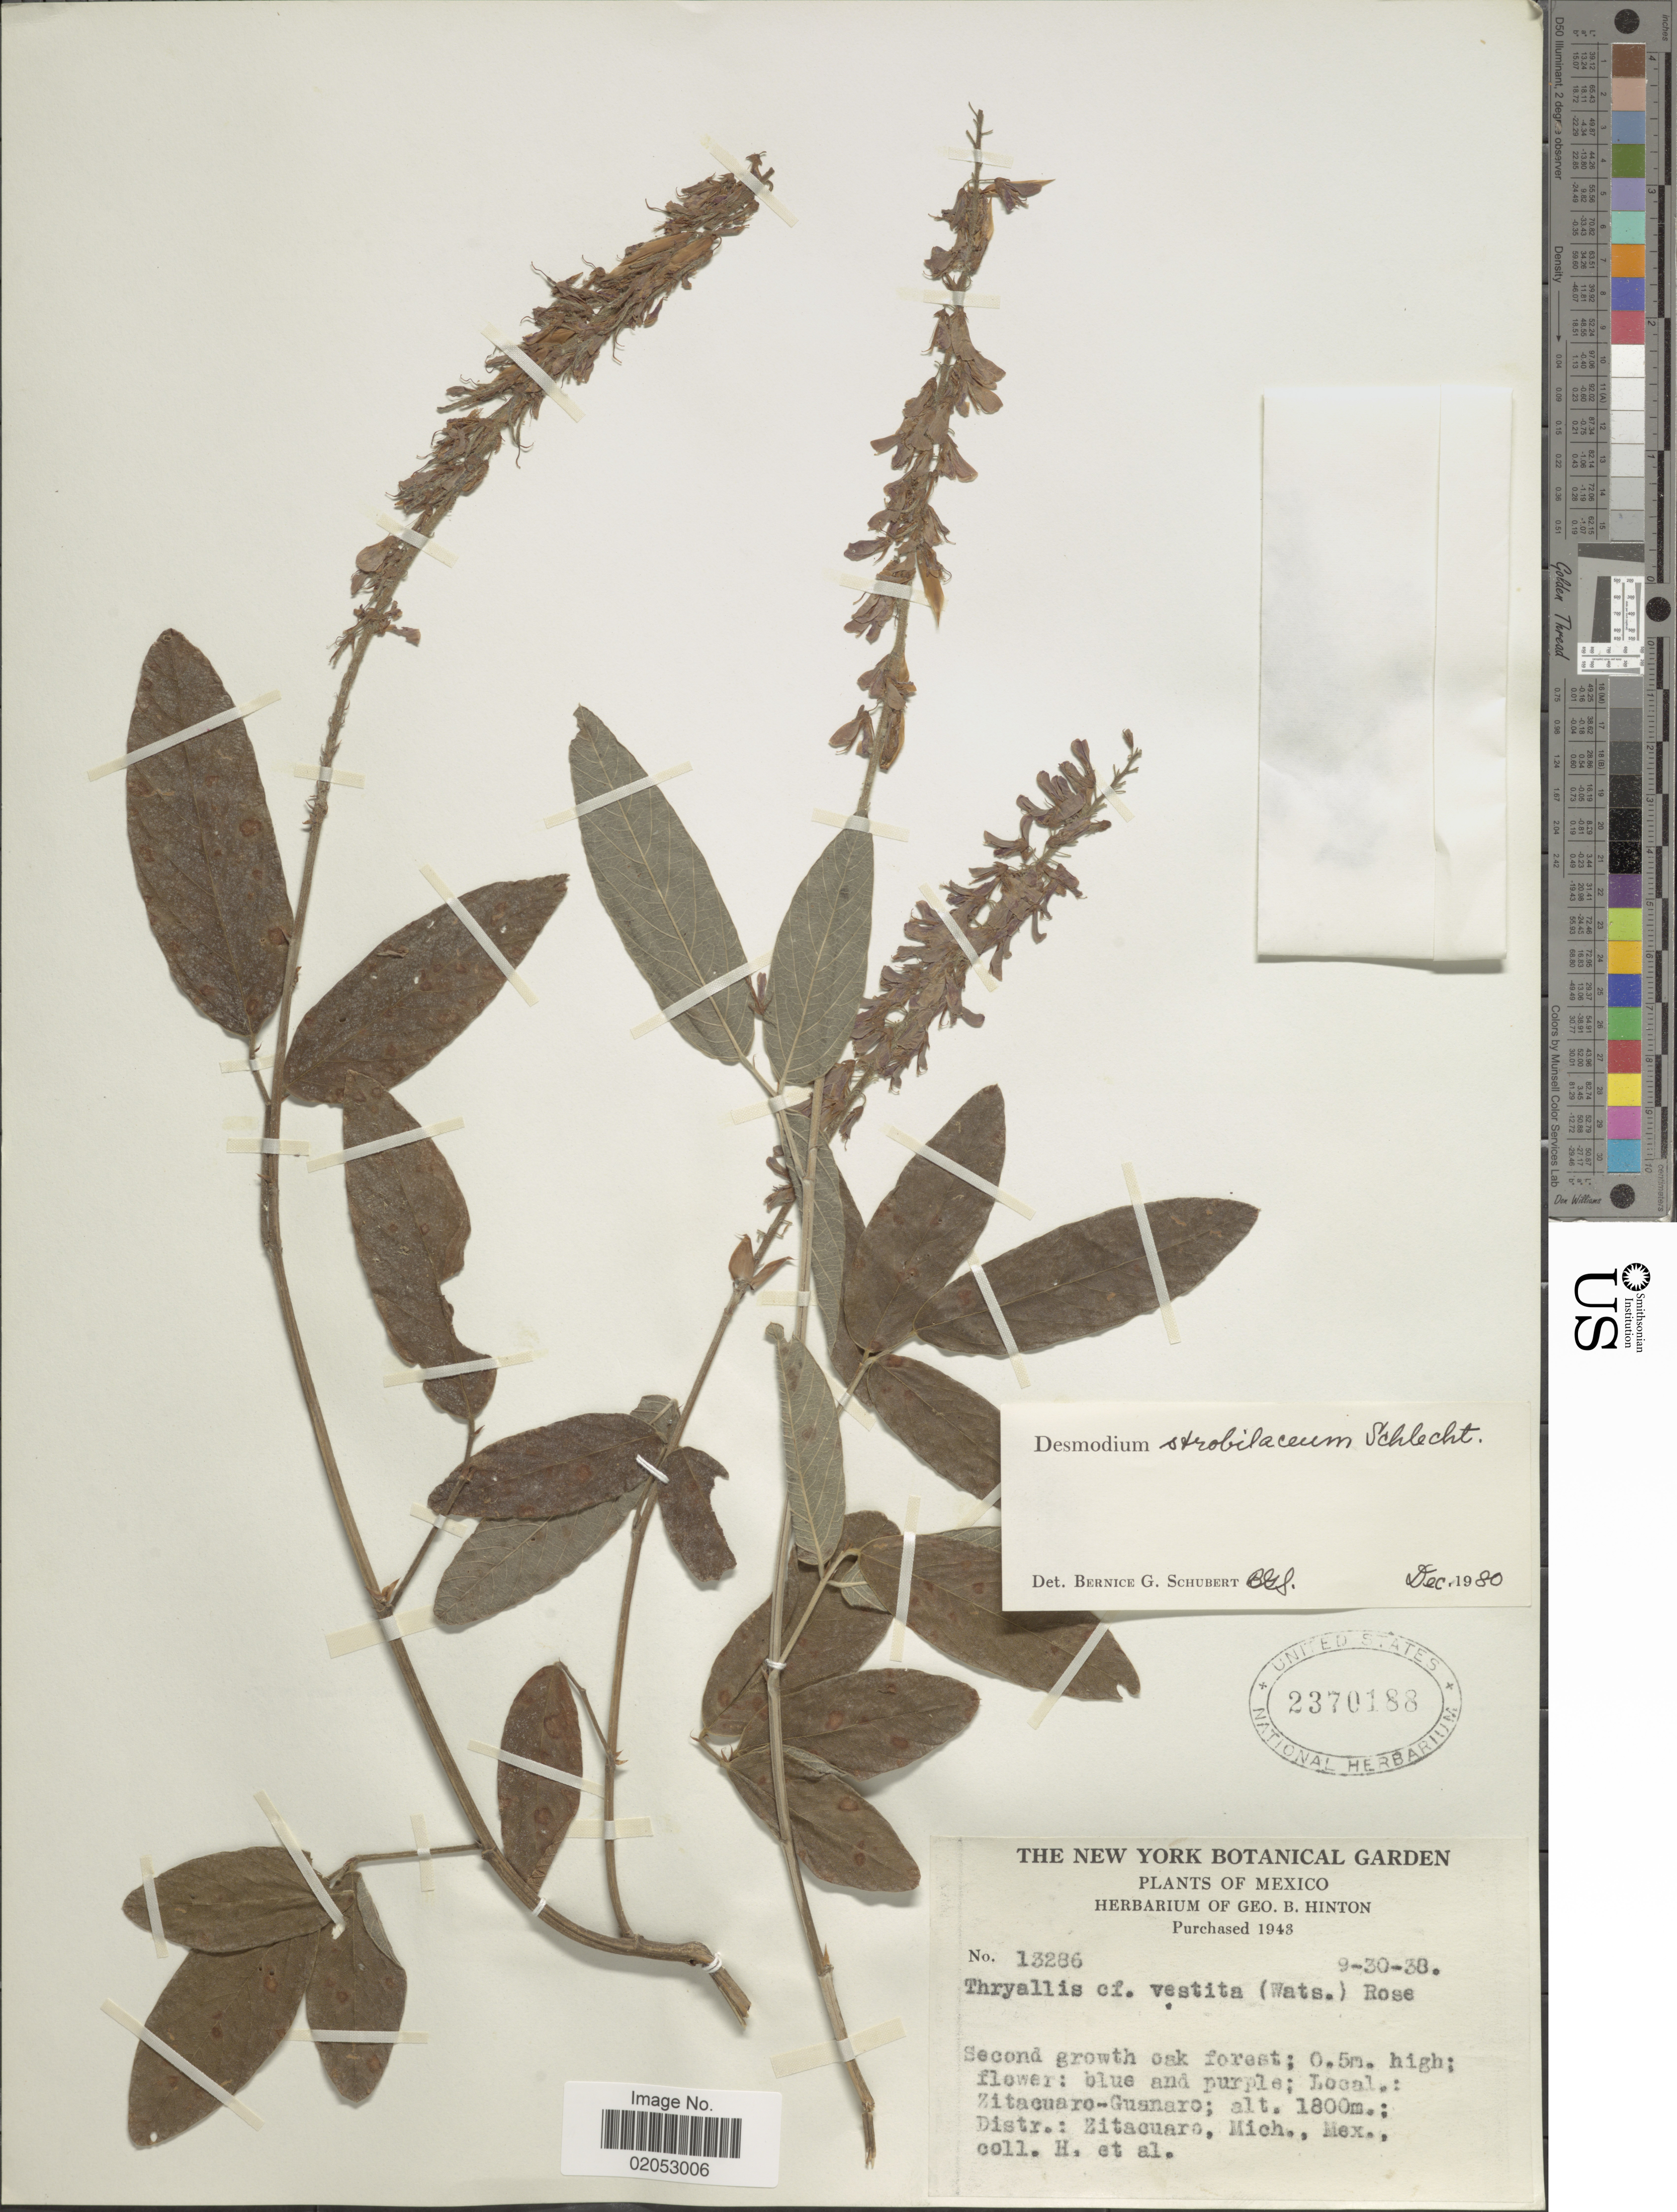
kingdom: Plantae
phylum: Tracheophyta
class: Magnoliopsida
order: Fabales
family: Fabaceae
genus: Desmodium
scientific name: Desmodium strobilaceum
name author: Schltdl.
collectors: G. B. Hinton & et al.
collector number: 13286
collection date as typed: Transcribed d/m/y: 30/9/38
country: Mexico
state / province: Michoacán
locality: Zitacuaro-Gusnaro. Distr.: Zitacuaro, Mich., Mex.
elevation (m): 1800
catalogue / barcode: US 2370188